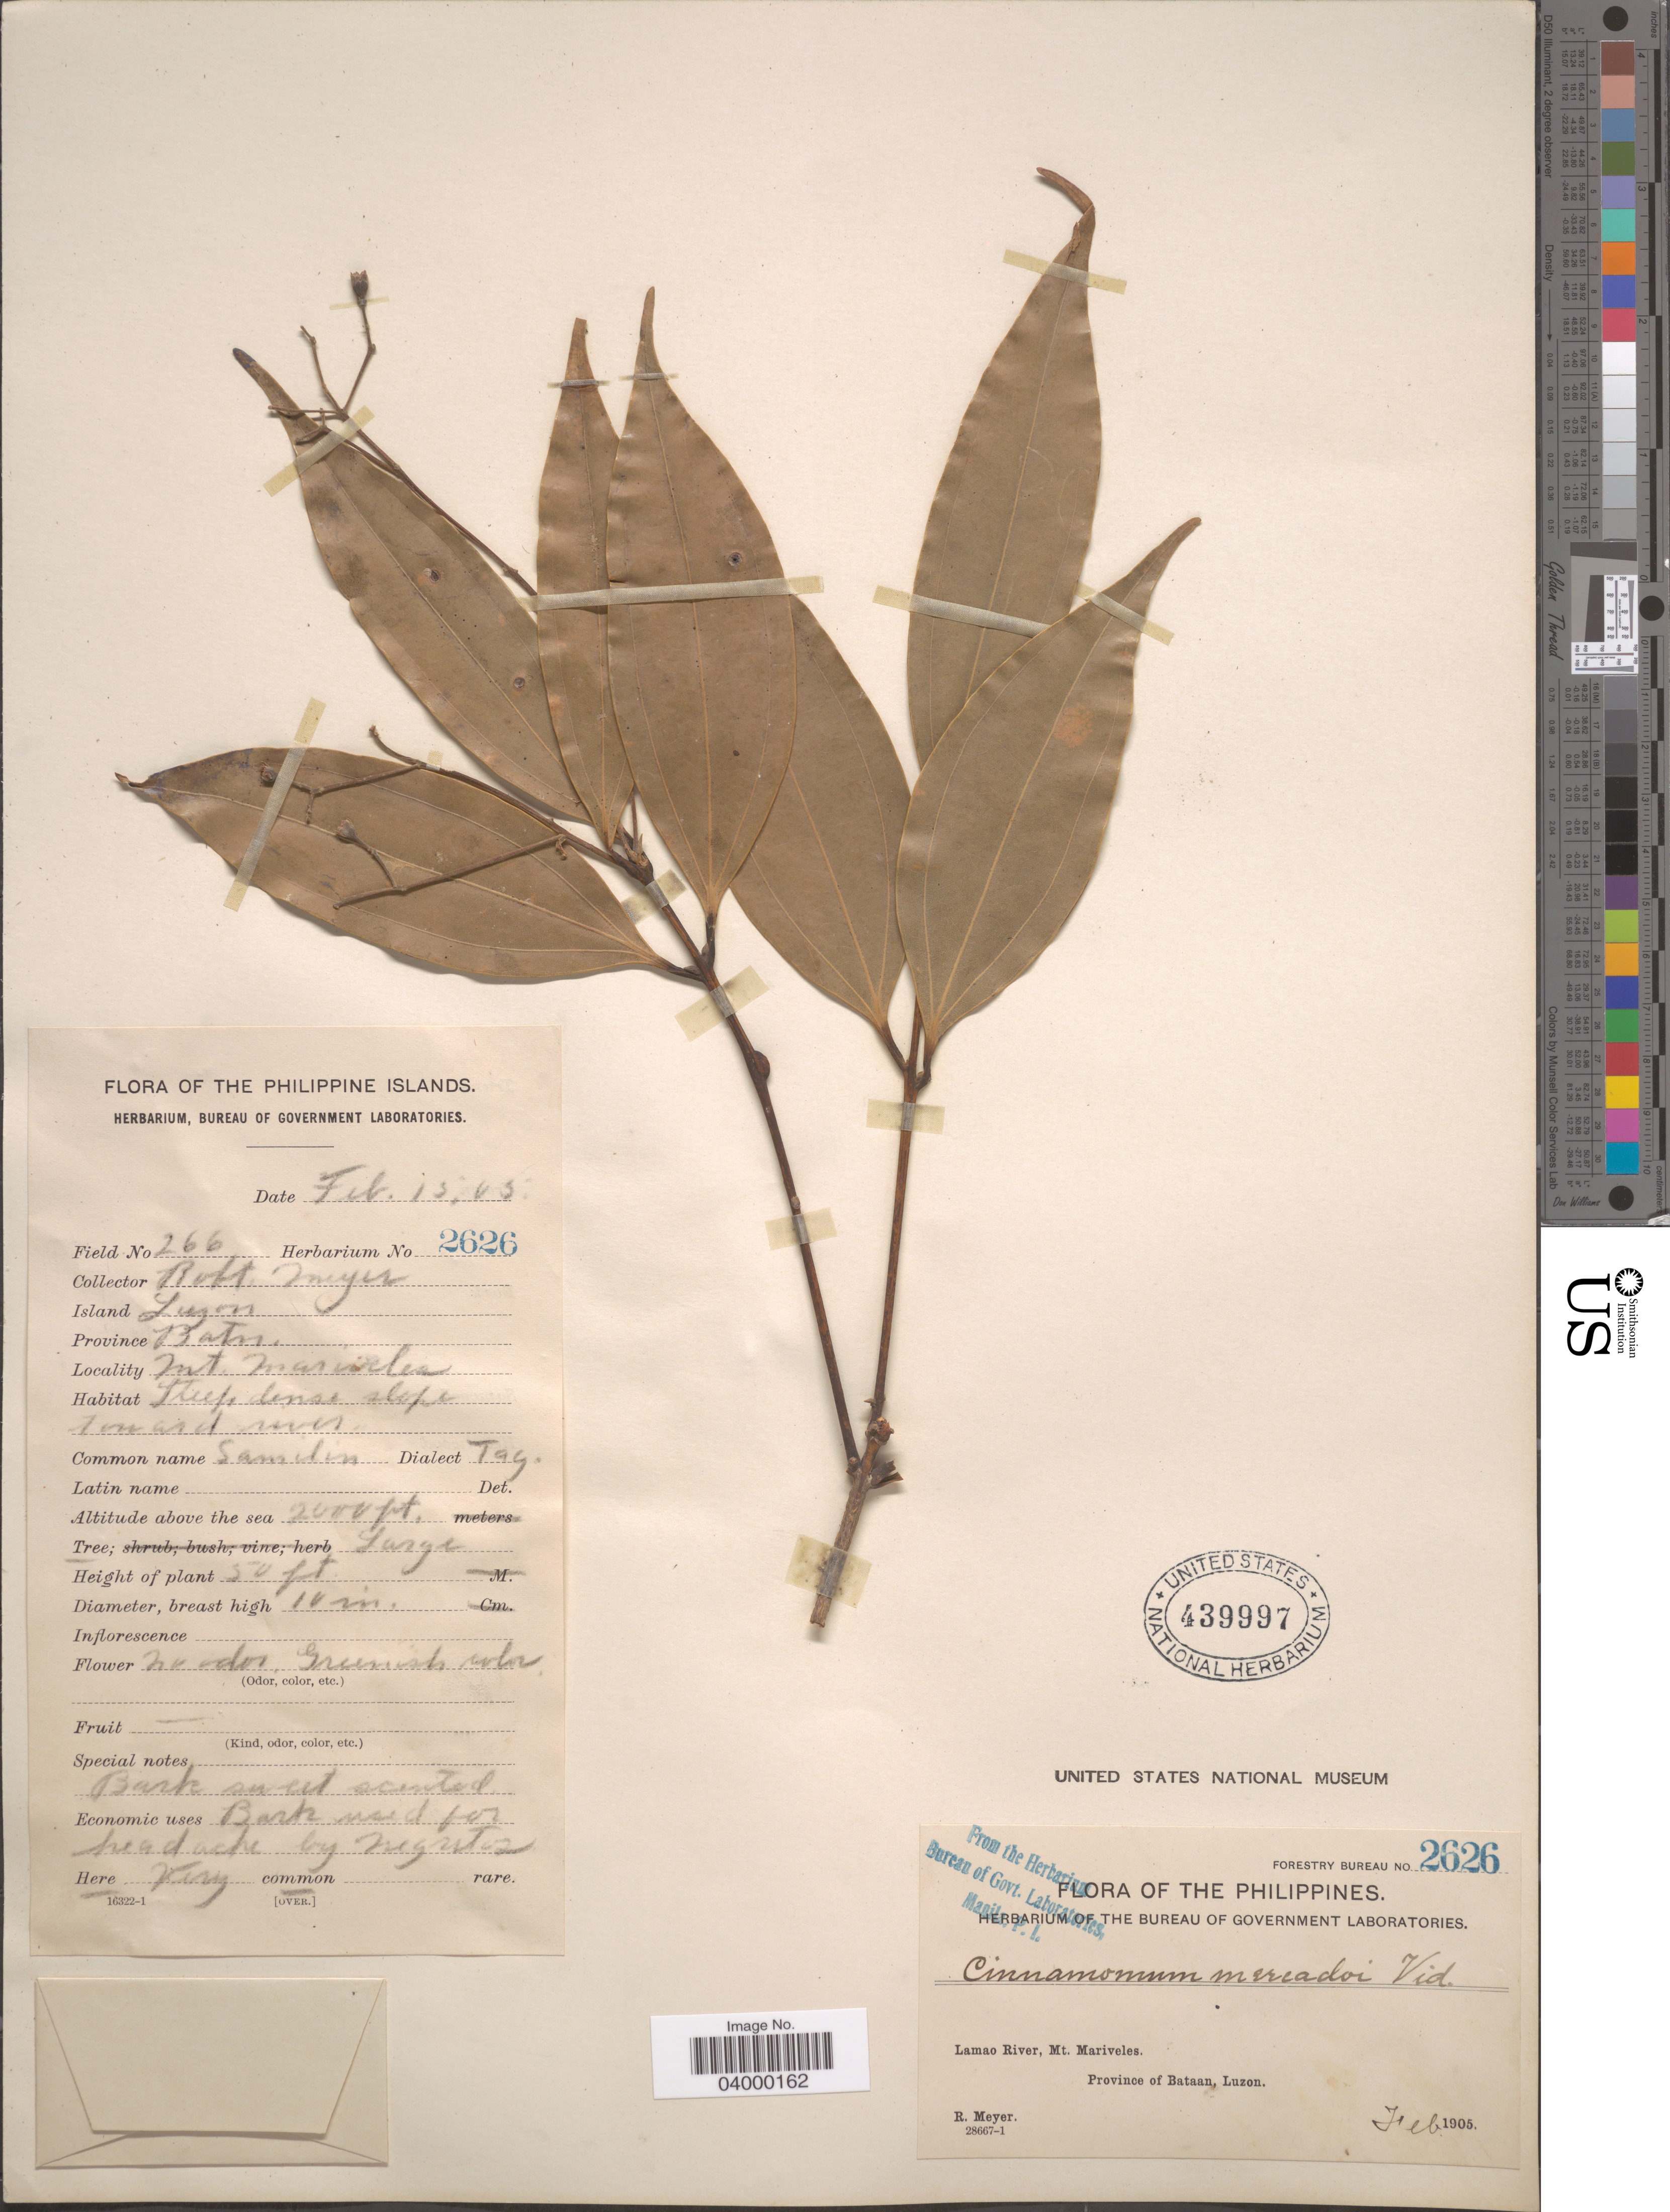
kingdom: Plantae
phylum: Tracheophyta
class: Magnoliopsida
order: Laurales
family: Lauraceae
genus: Cinnamomum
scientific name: Cinnamomum mercadoi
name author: Vidal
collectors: R. Meyer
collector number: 266/Forestry Bureau 2626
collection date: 1905-02-15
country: Philippines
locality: Lamoa River, Mt. Mariveles. Province of Bataan, Luzon.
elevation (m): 610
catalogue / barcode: US 439997